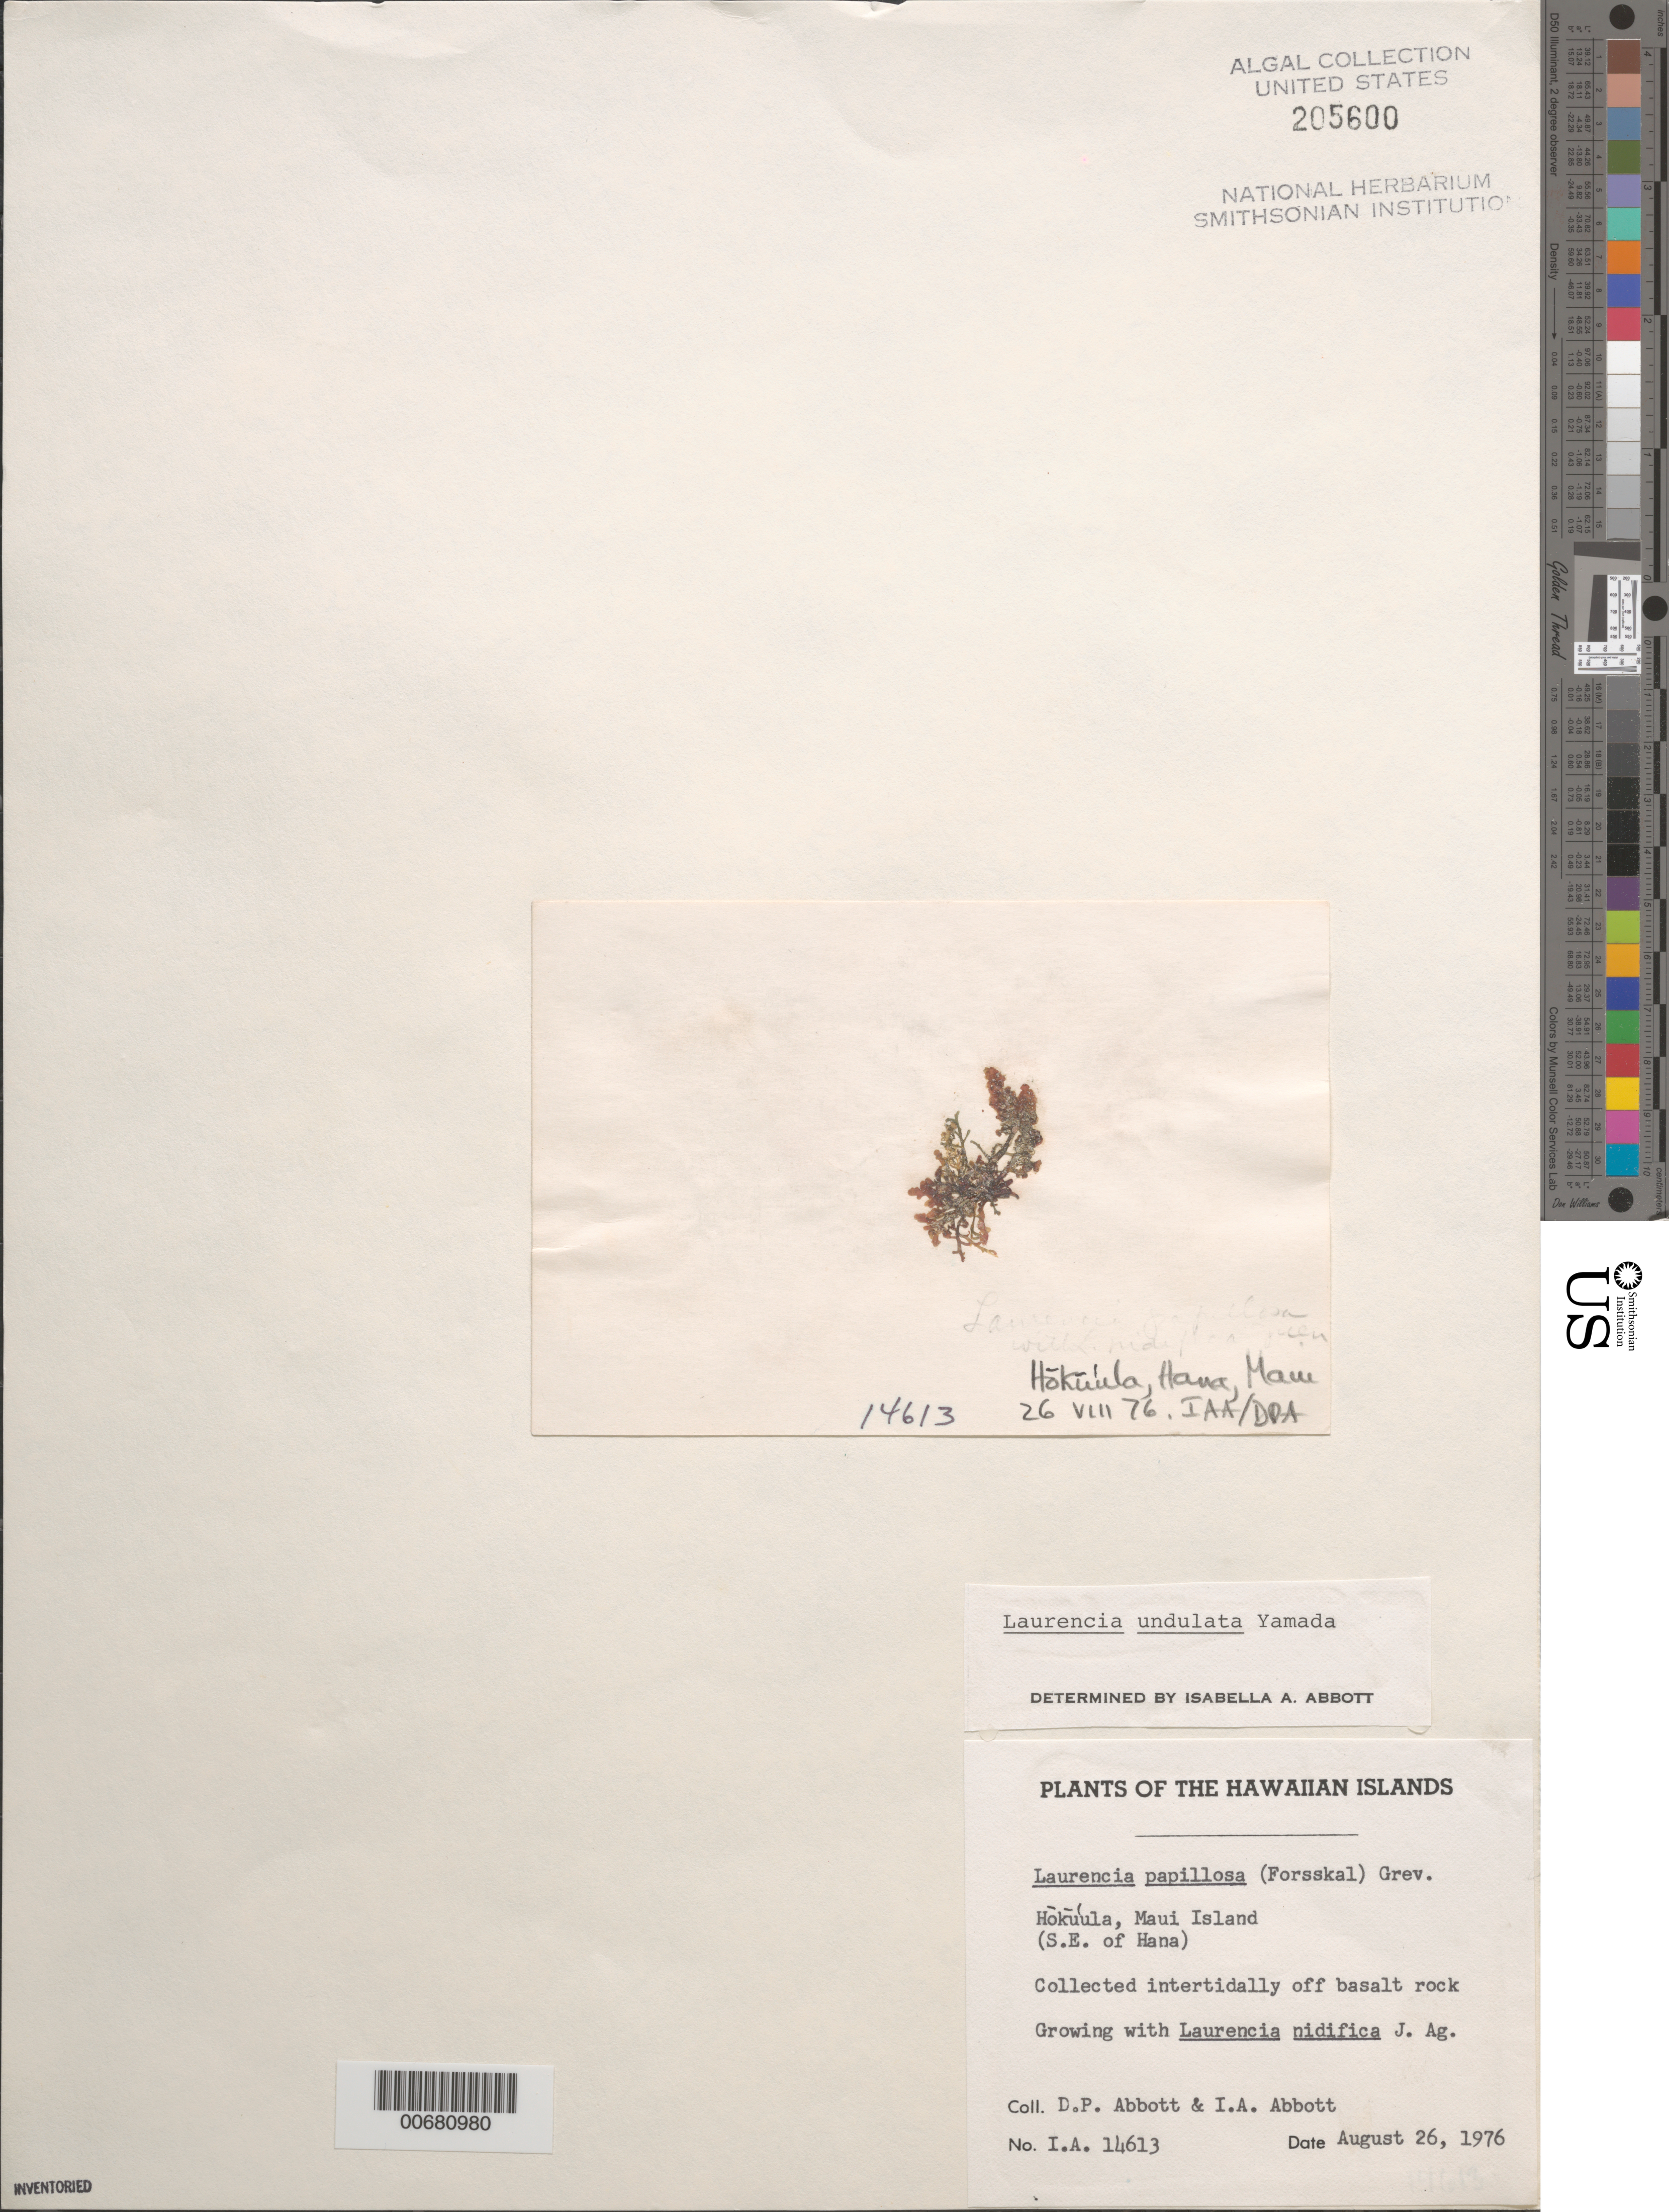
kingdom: Plantae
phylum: Rhodophyta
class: Florideophyceae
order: Ceramiales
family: Rhodomelaceae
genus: Laurencia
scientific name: Laurencia undulata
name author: Yamada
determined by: Abbott, Isabella A.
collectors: I. A. Abbott & D. P. Abbott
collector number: IAA 14613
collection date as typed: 26 Aug 1976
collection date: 1976-08-26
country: United States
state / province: Hawaii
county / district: Maui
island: Maui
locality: Hokuula, southeast of Hana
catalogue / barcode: US 205600